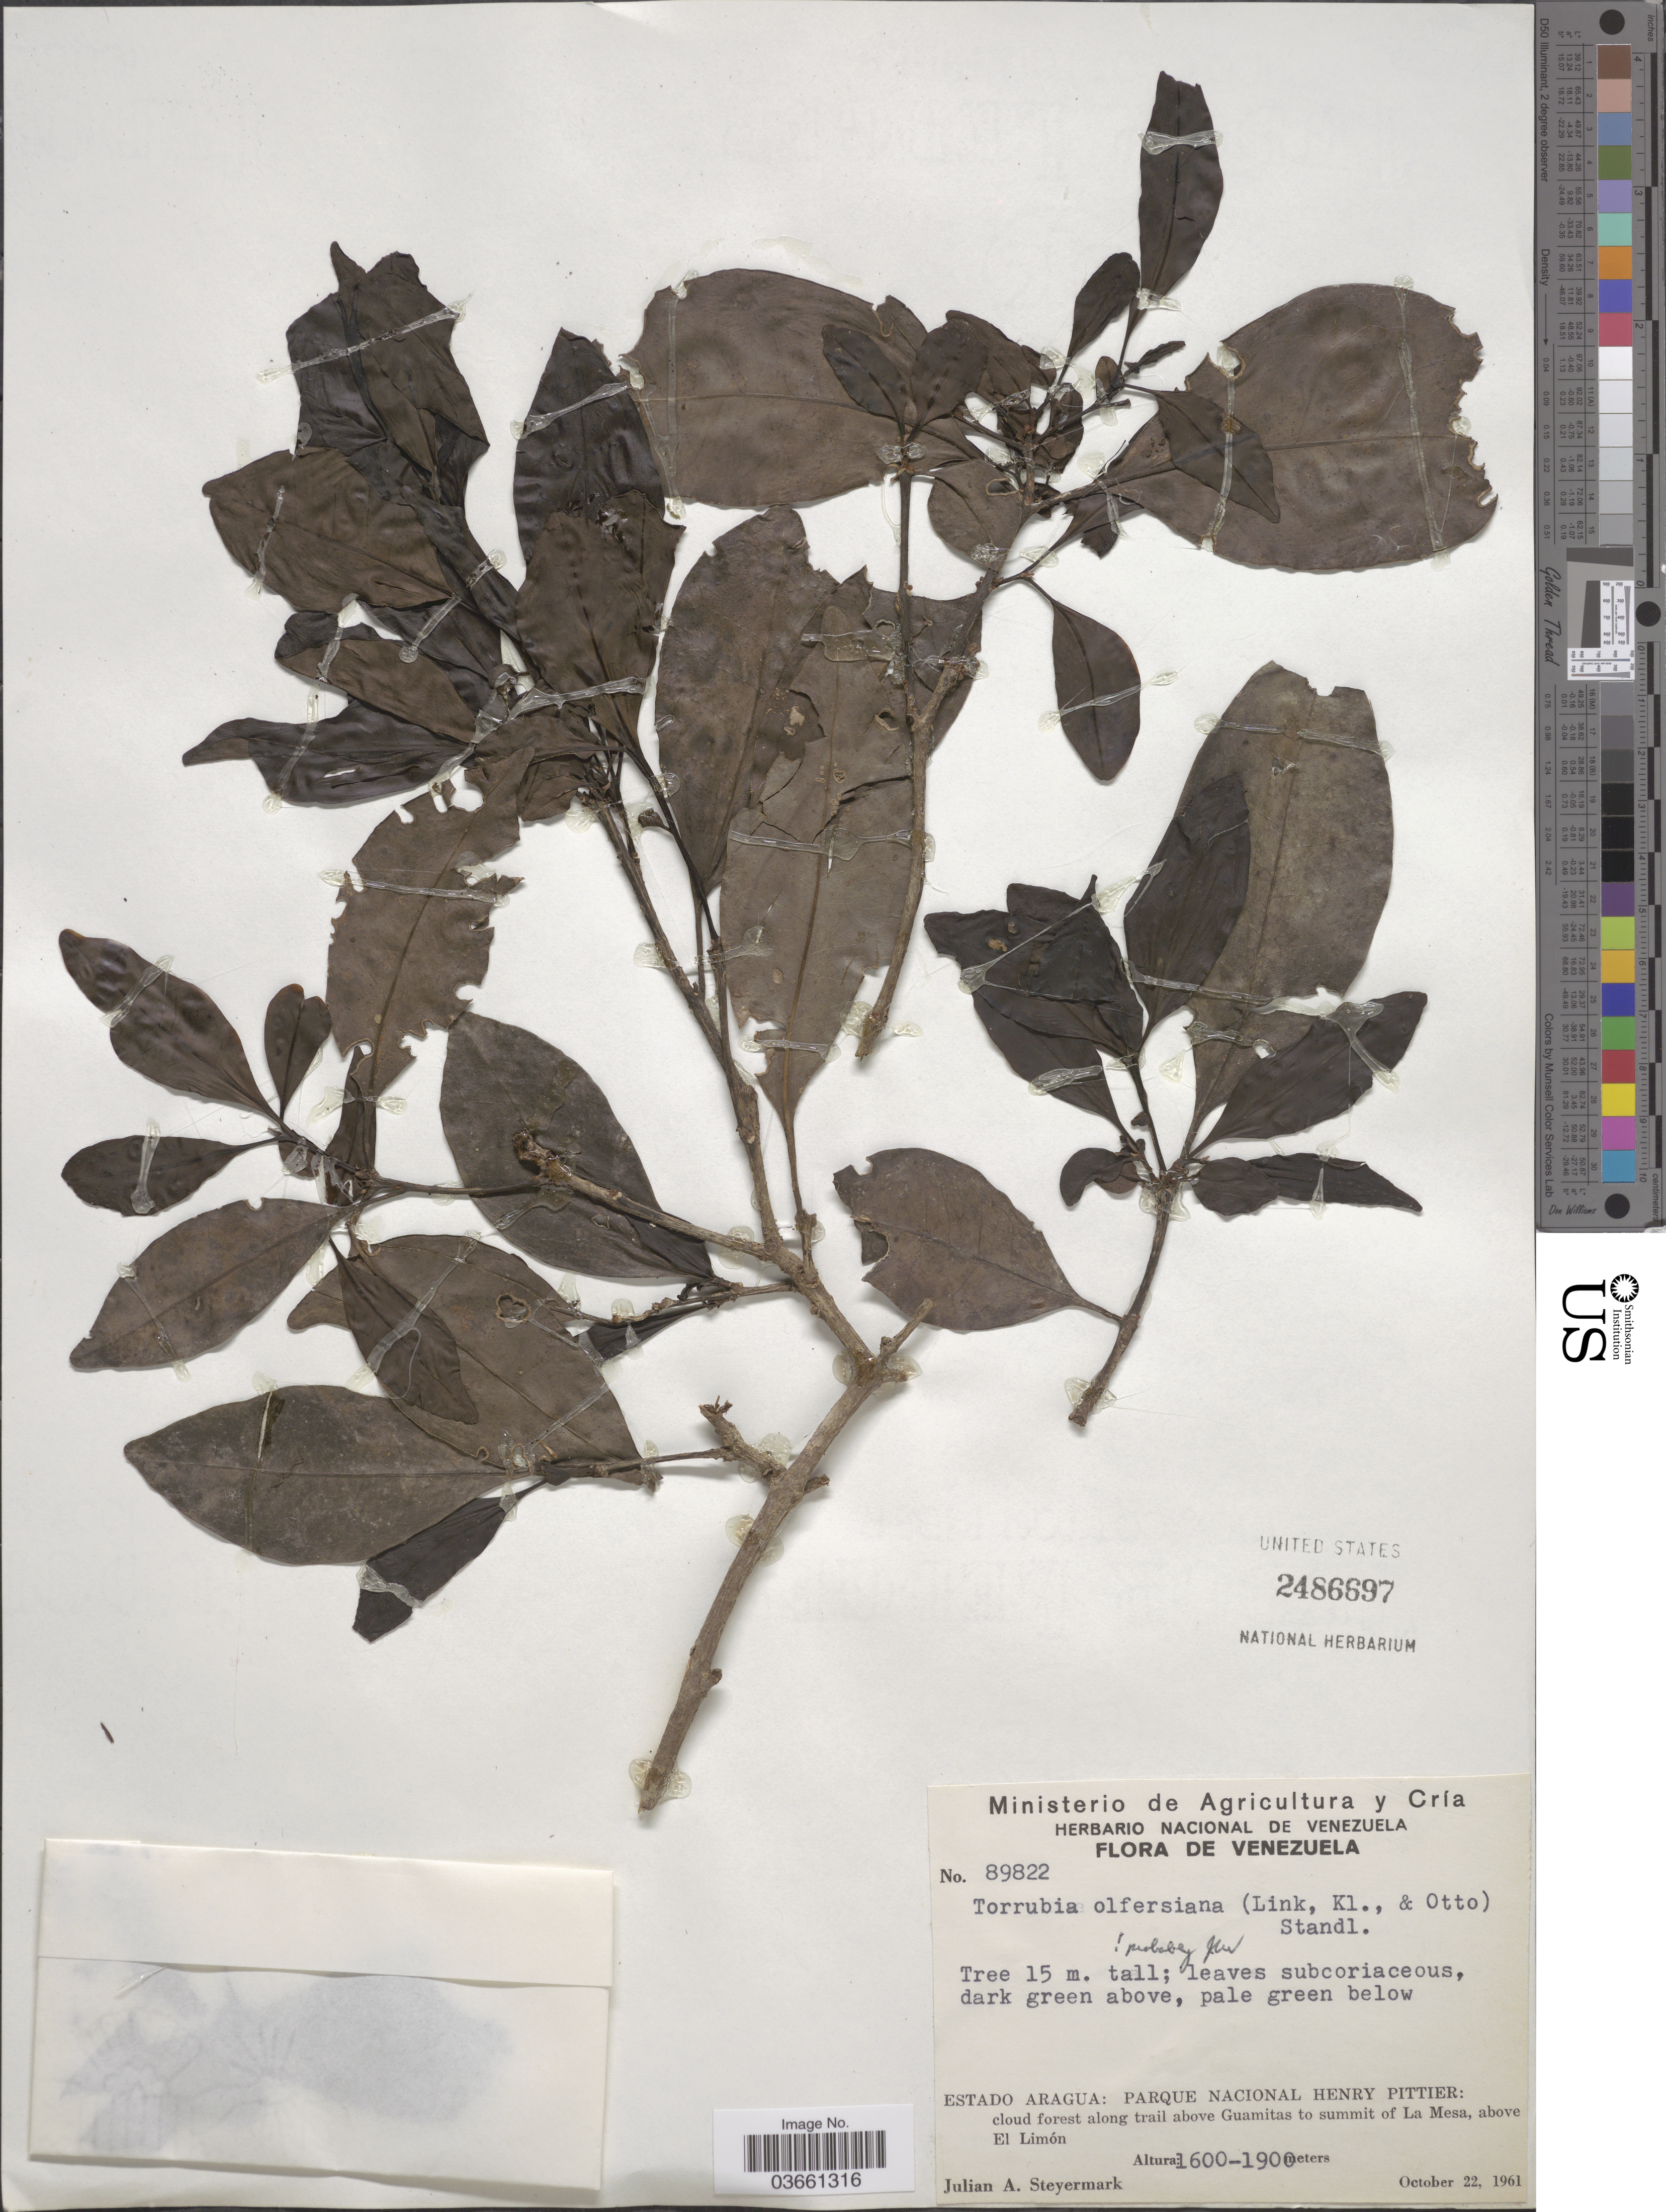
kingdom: Plantae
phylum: Tracheophyta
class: Magnoliopsida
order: Caryophyllales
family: Nyctaginaceae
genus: Guapira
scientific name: Guapira opposita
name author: (Vell.) Reitz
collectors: J. Steyermark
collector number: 89822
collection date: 1961-10-22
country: Venezuela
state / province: Aragua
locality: Parque Nacional Henry Pittier: cloud forest along trail above Guamitas to summit of La Mesa, above El Limón.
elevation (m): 1600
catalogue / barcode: US 2486697